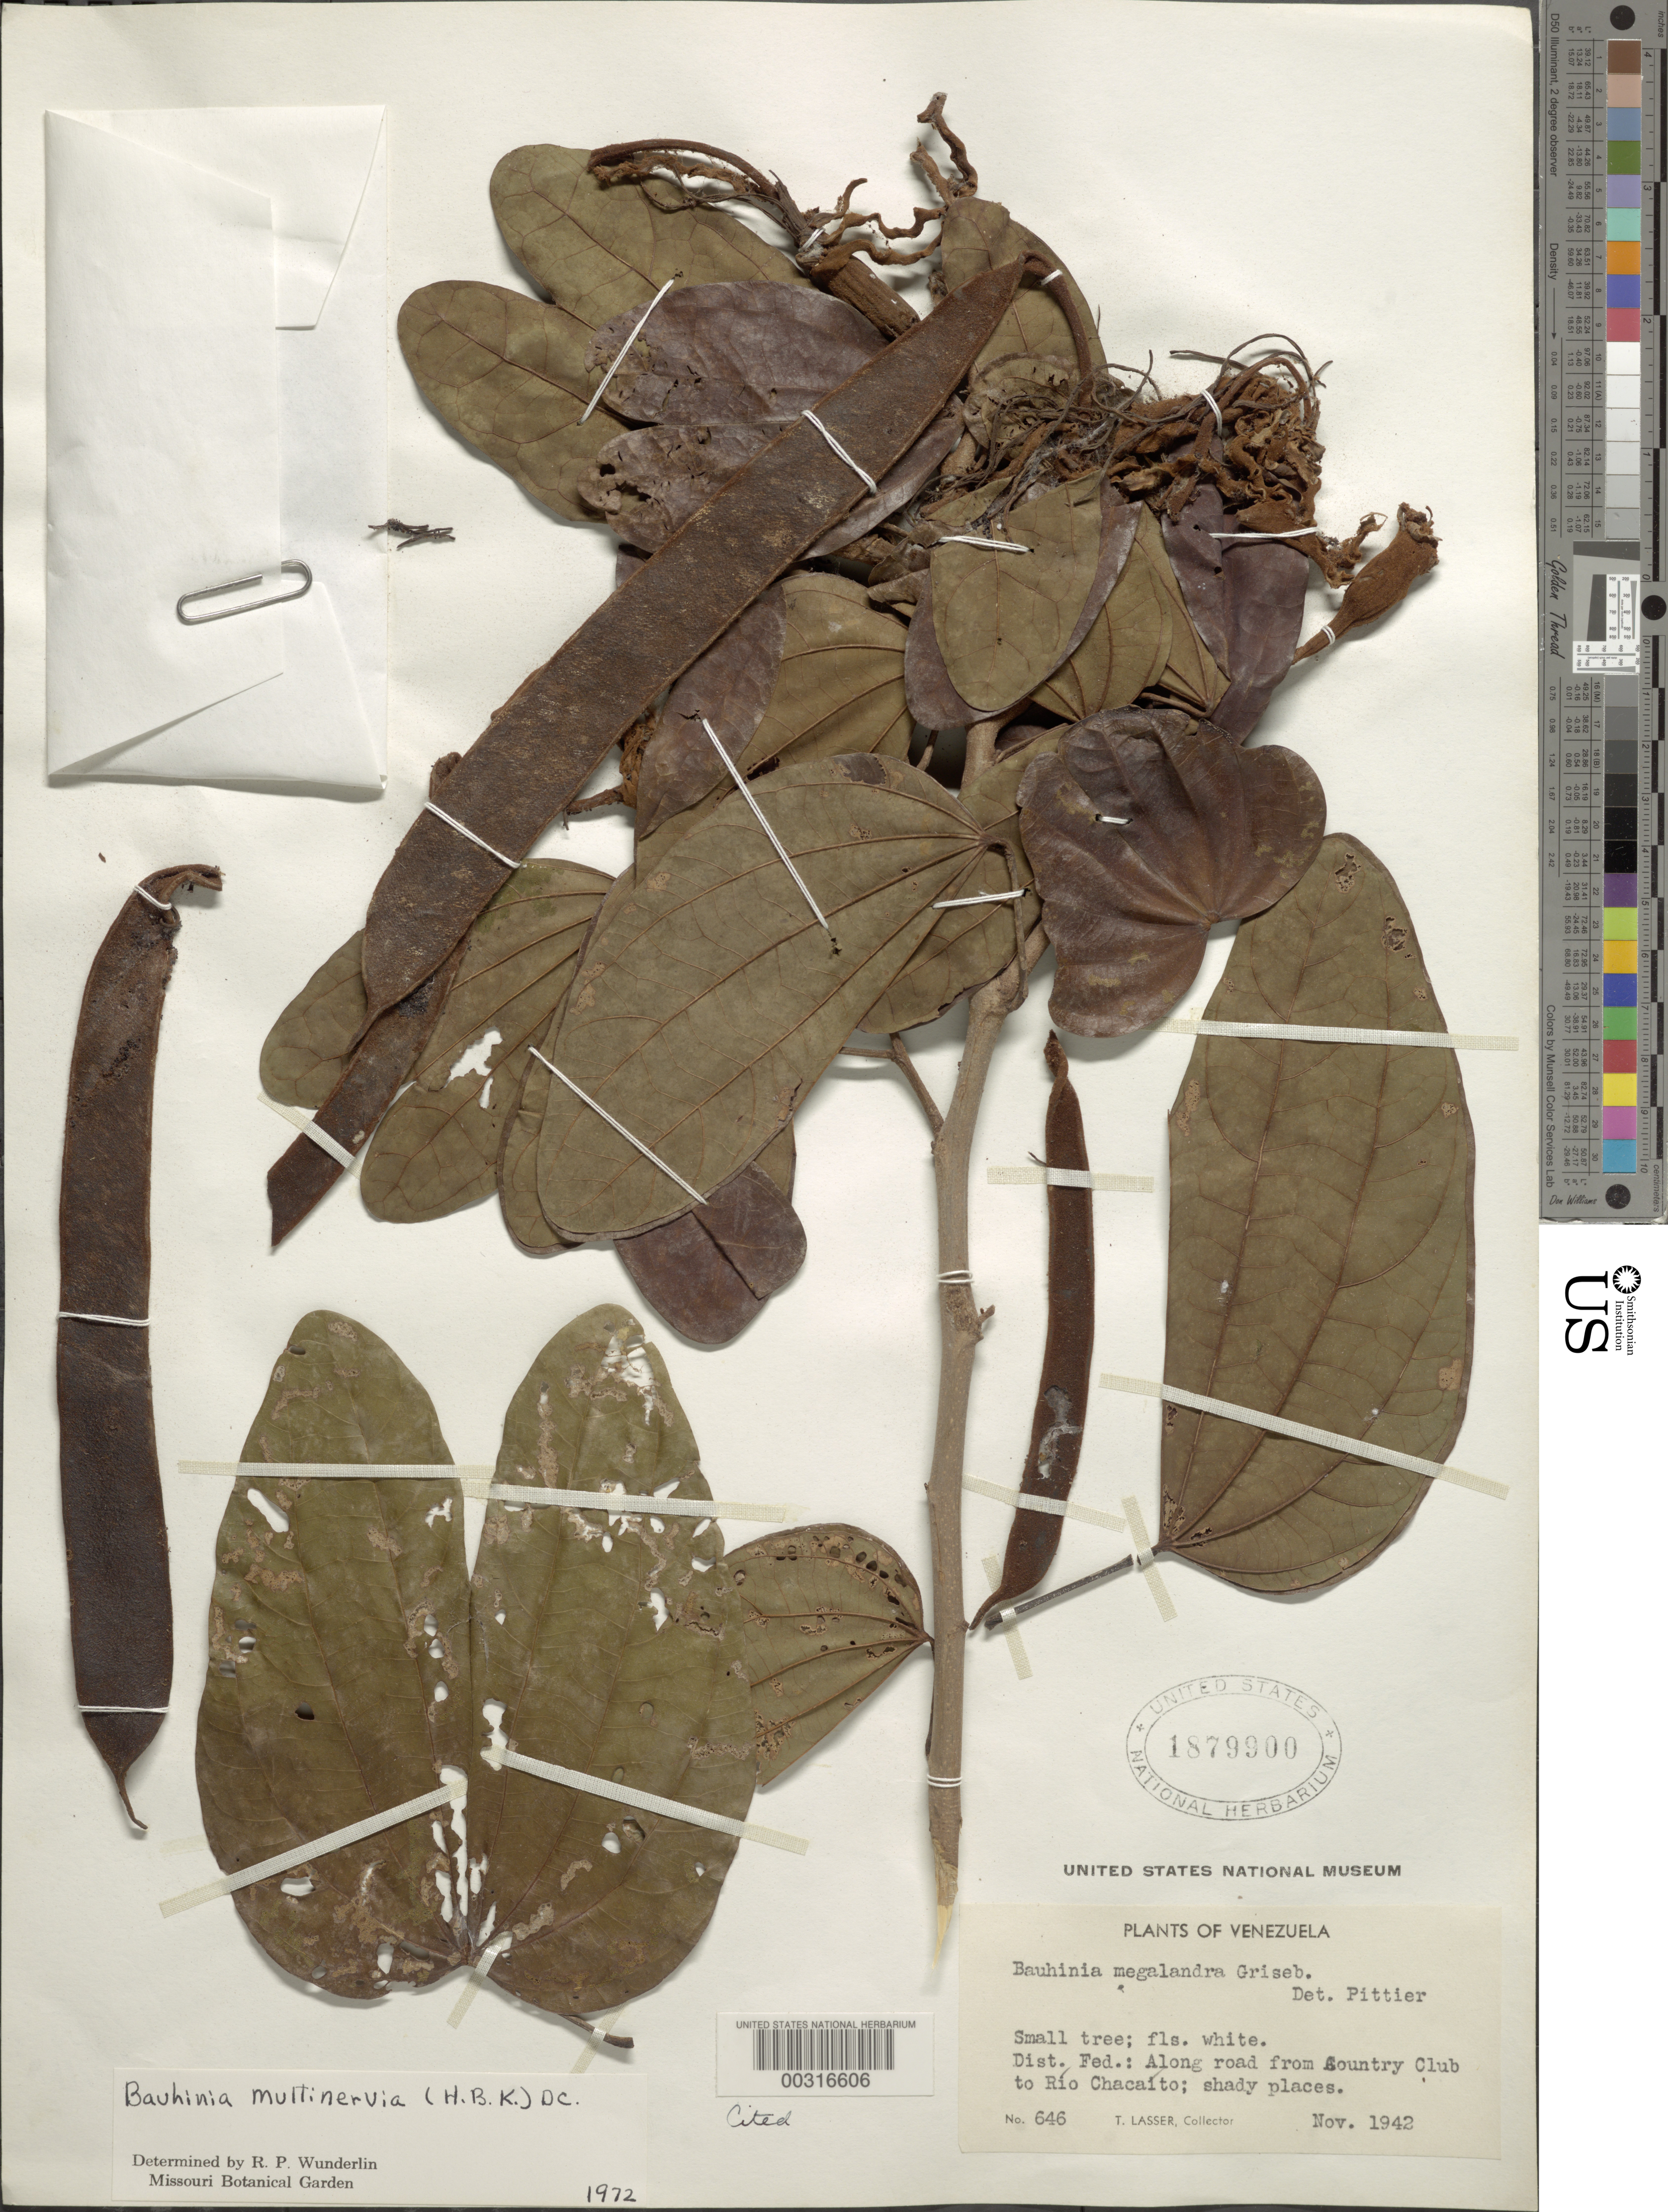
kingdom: Plantae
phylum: Tracheophyta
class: Magnoliopsida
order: Fabales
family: Fabaceae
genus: Bauhinia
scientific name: Bauhinia multinervia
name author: (Kunth) DC.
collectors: T. Lasser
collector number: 646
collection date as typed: Nov 1942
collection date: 1942-11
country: Venezuela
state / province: Distrito Federal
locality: Along road from country club to rio Chacaito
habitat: Shady places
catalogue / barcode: US 1879900